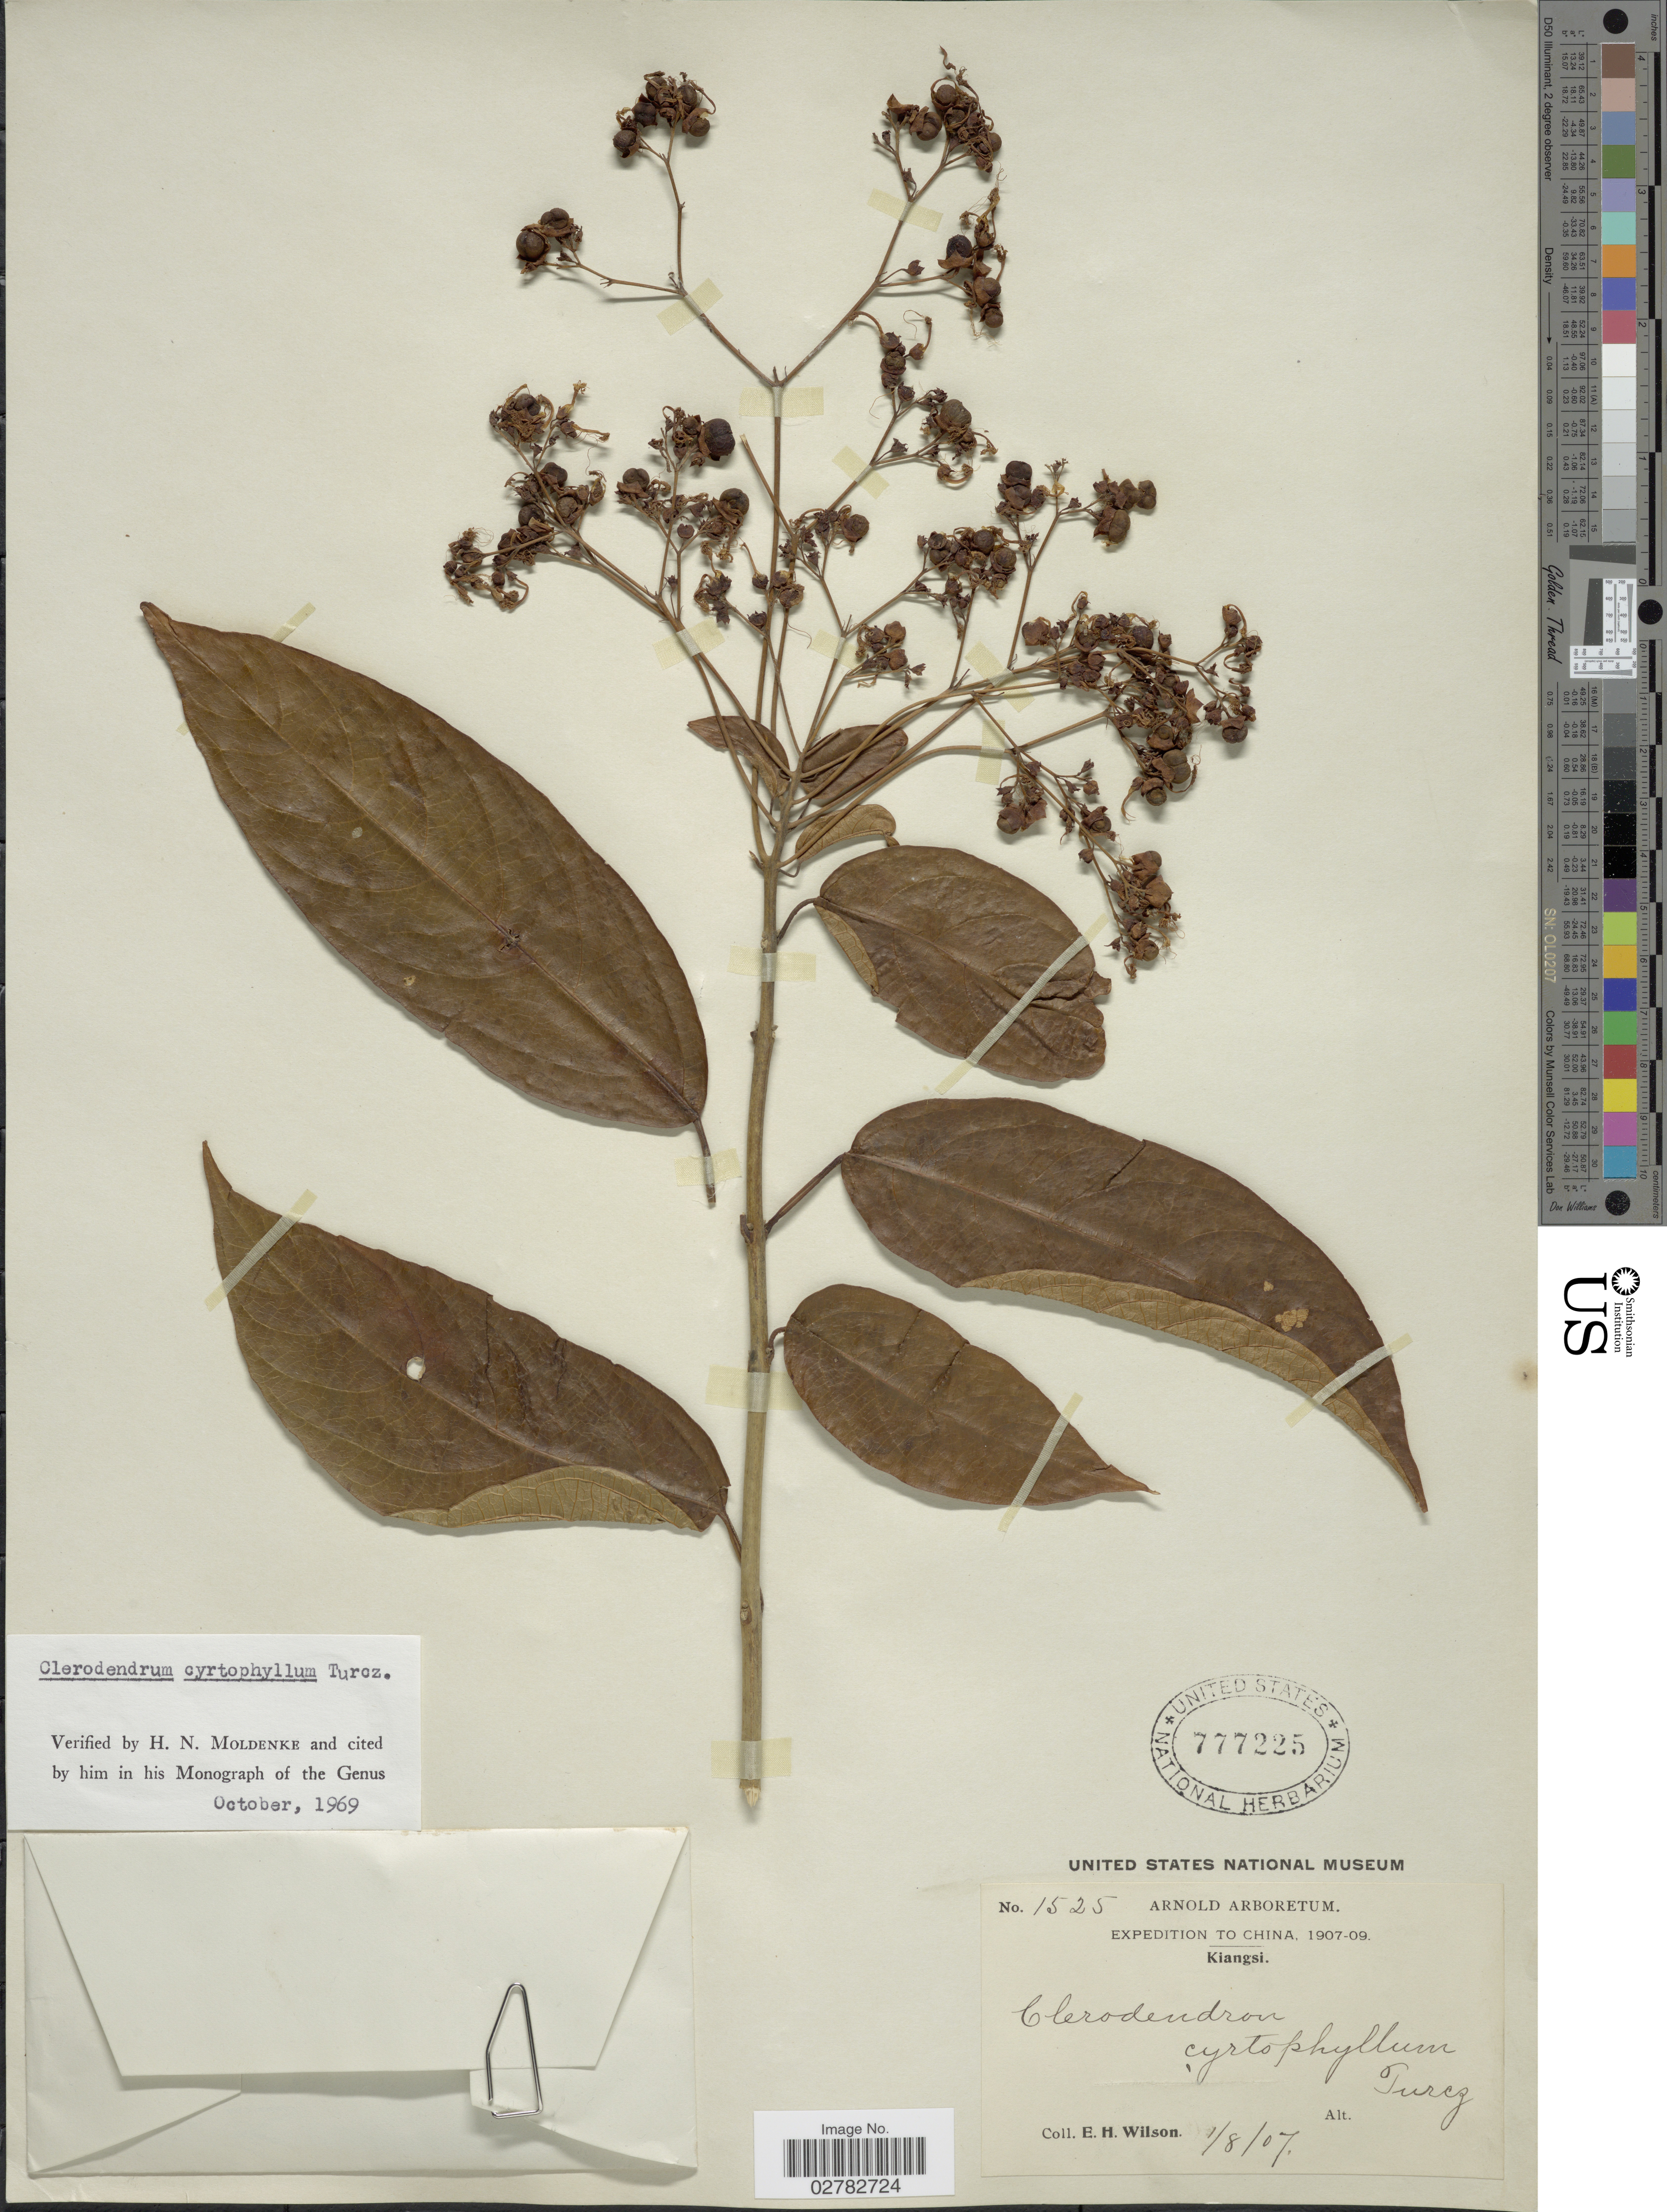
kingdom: Plantae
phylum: Tracheophyta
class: Magnoliopsida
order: Lamiales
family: Lamiaceae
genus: Clerodendrum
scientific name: Clerodendrum cyrtophyllum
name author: Turcz.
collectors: E. Wilson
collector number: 1525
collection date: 1907-08-01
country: China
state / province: Jiangxi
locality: Kiangsi.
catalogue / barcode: US 777225